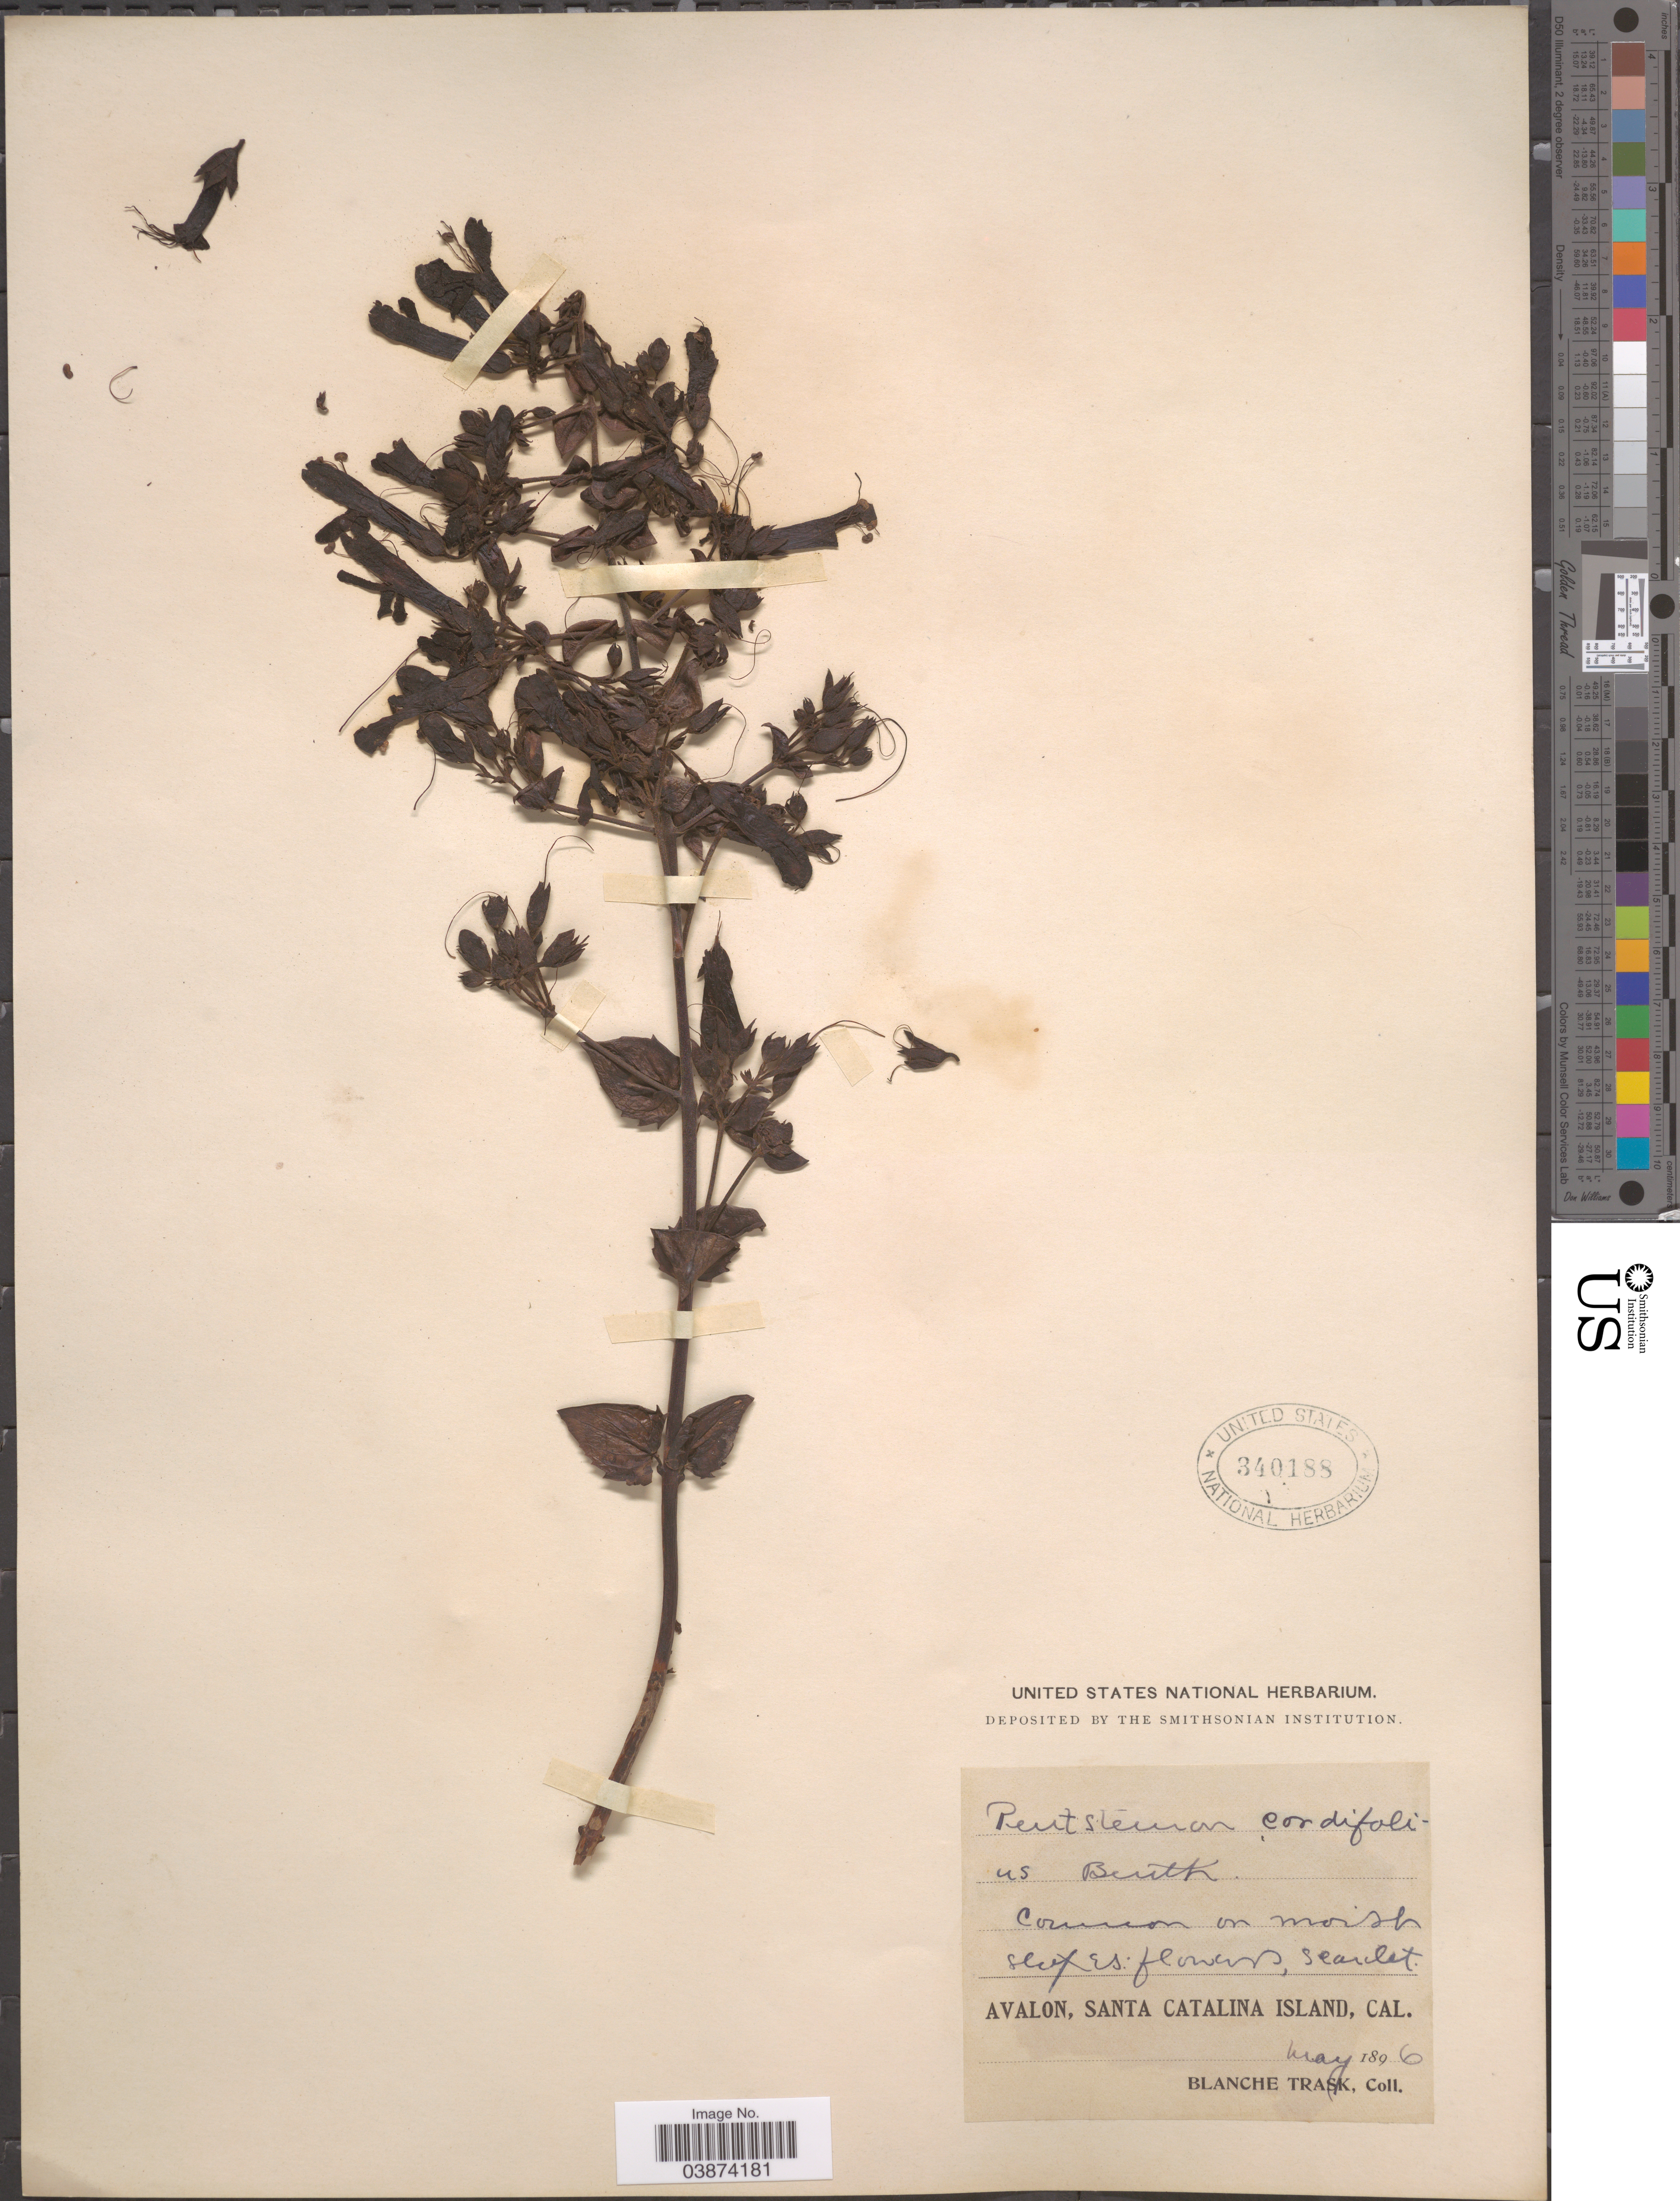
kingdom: Plantae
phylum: Tracheophyta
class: Magnoliopsida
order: Lamiales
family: Plantaginaceae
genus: Penstemon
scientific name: Penstemon cordifolius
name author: Benth.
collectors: B. Trask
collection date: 1896-05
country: United States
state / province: California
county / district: Los Angeles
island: Santa Catalina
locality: Avalon, Santa Catalina Island.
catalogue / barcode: US 340188